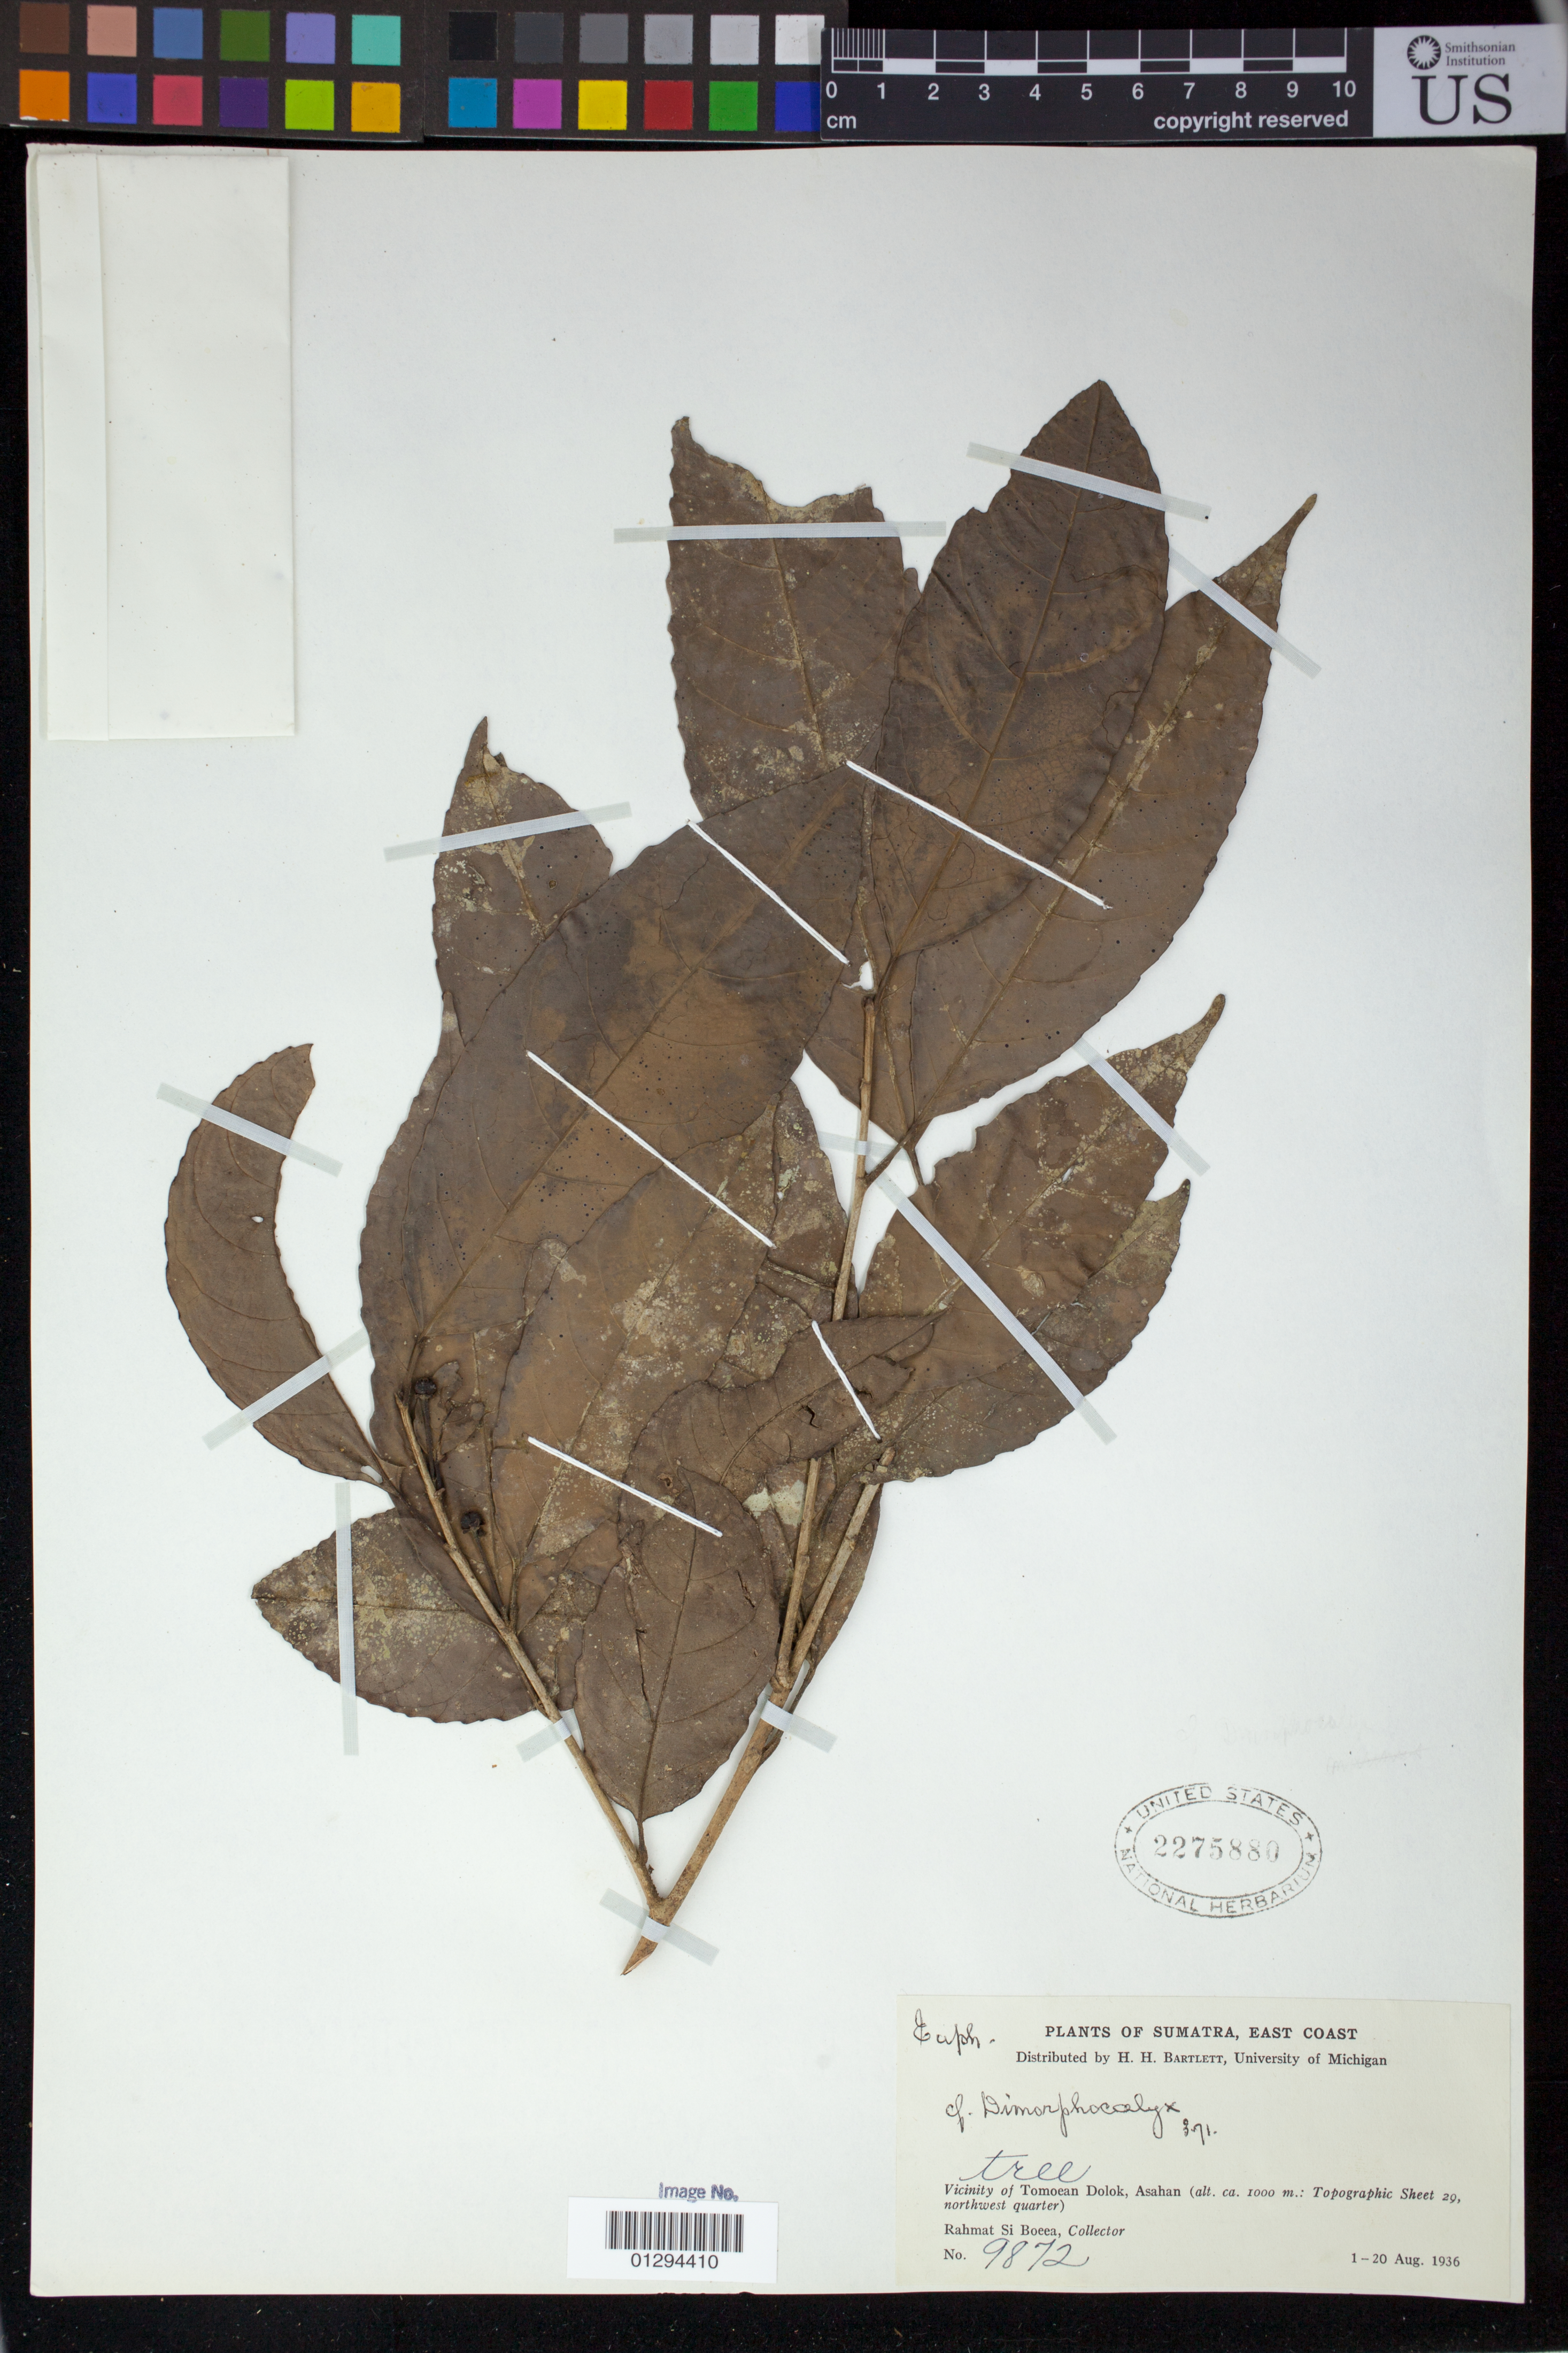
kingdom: Plantae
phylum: Tracheophyta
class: Magnoliopsida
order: Malpighiales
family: Euphorbiaceae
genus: Dimorphocalyx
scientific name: Dimorphocalyx sp.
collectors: Rahmat Si Boeea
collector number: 9872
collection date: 1936-08-01/1936-08-20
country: Indonesia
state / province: Sumatra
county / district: Sumatera Utara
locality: Vicinity of Tomoean Dolok [Tombangdolok], Asahan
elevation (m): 1000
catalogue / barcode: US 2275880